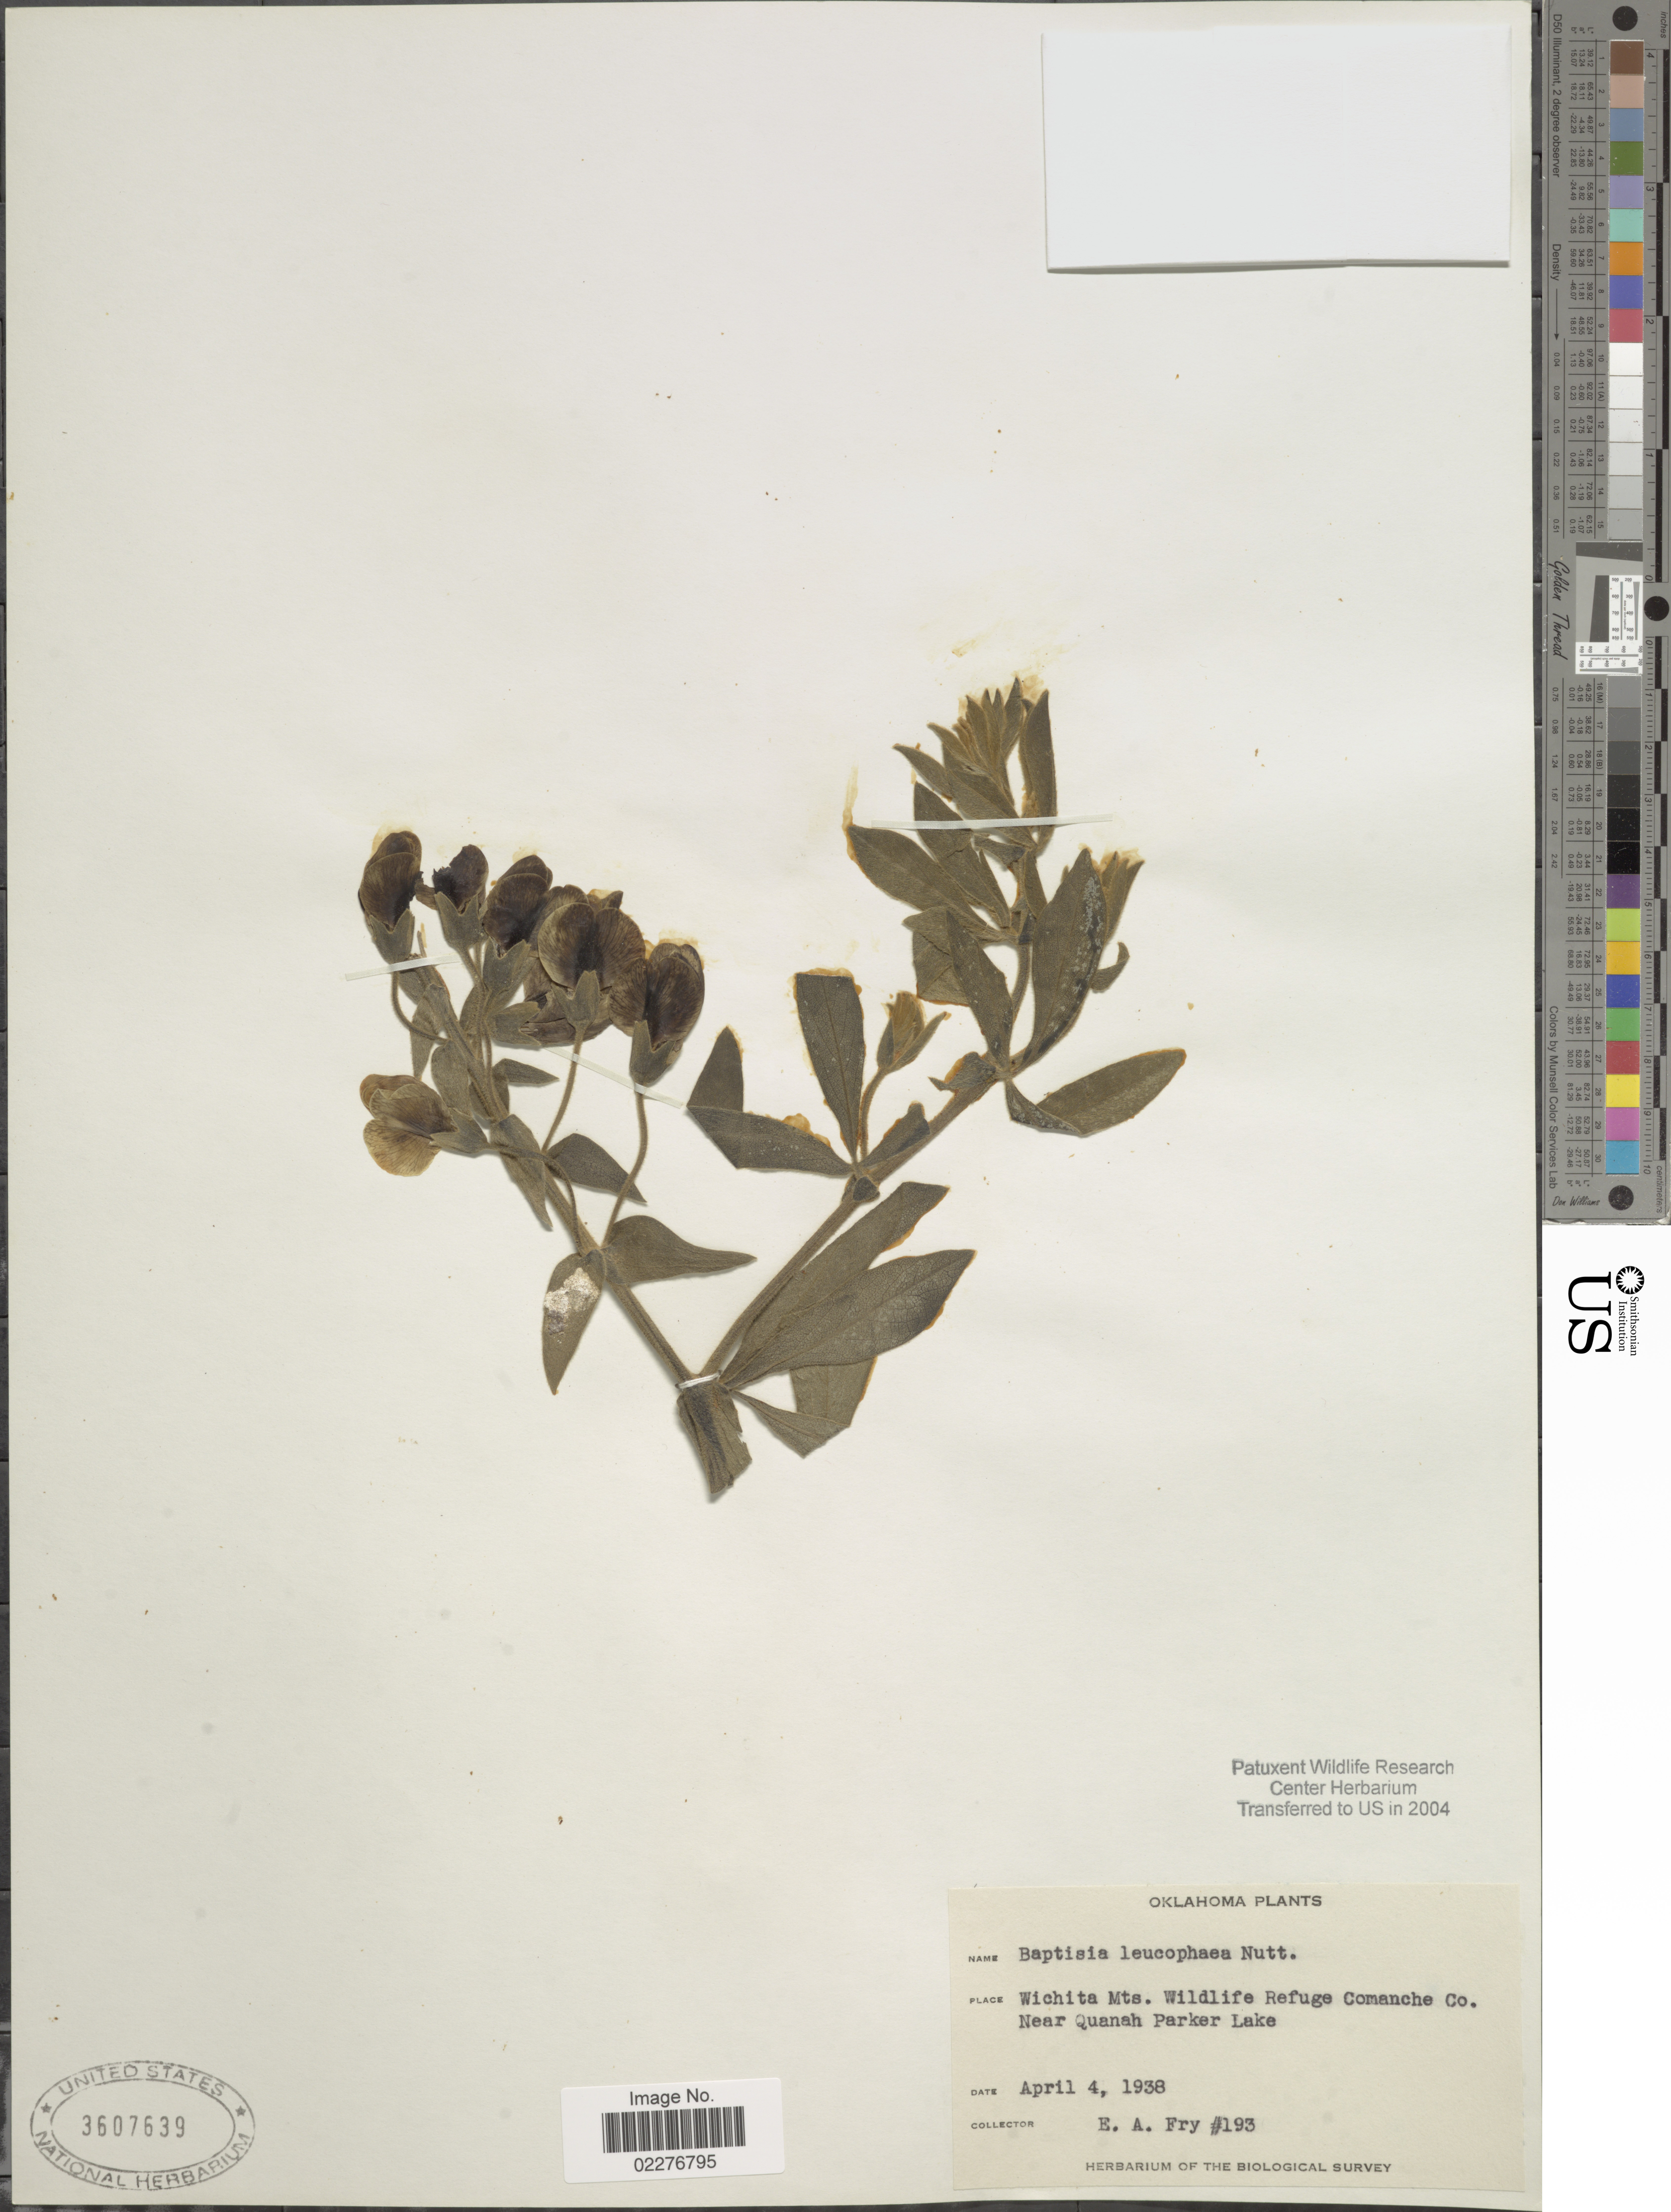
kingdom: Plantae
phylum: Tracheophyta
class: Magnoliopsida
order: Fabales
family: Fabaceae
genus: Baptisia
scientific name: Baptisia leucophaea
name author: Nutt.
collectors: E. Fry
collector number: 193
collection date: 1938-04-04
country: United States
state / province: Oklahoma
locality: Wichita Mts. Wldlife Refuge Comanche Co. Near Quanah Parker Lake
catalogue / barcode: US 3607639